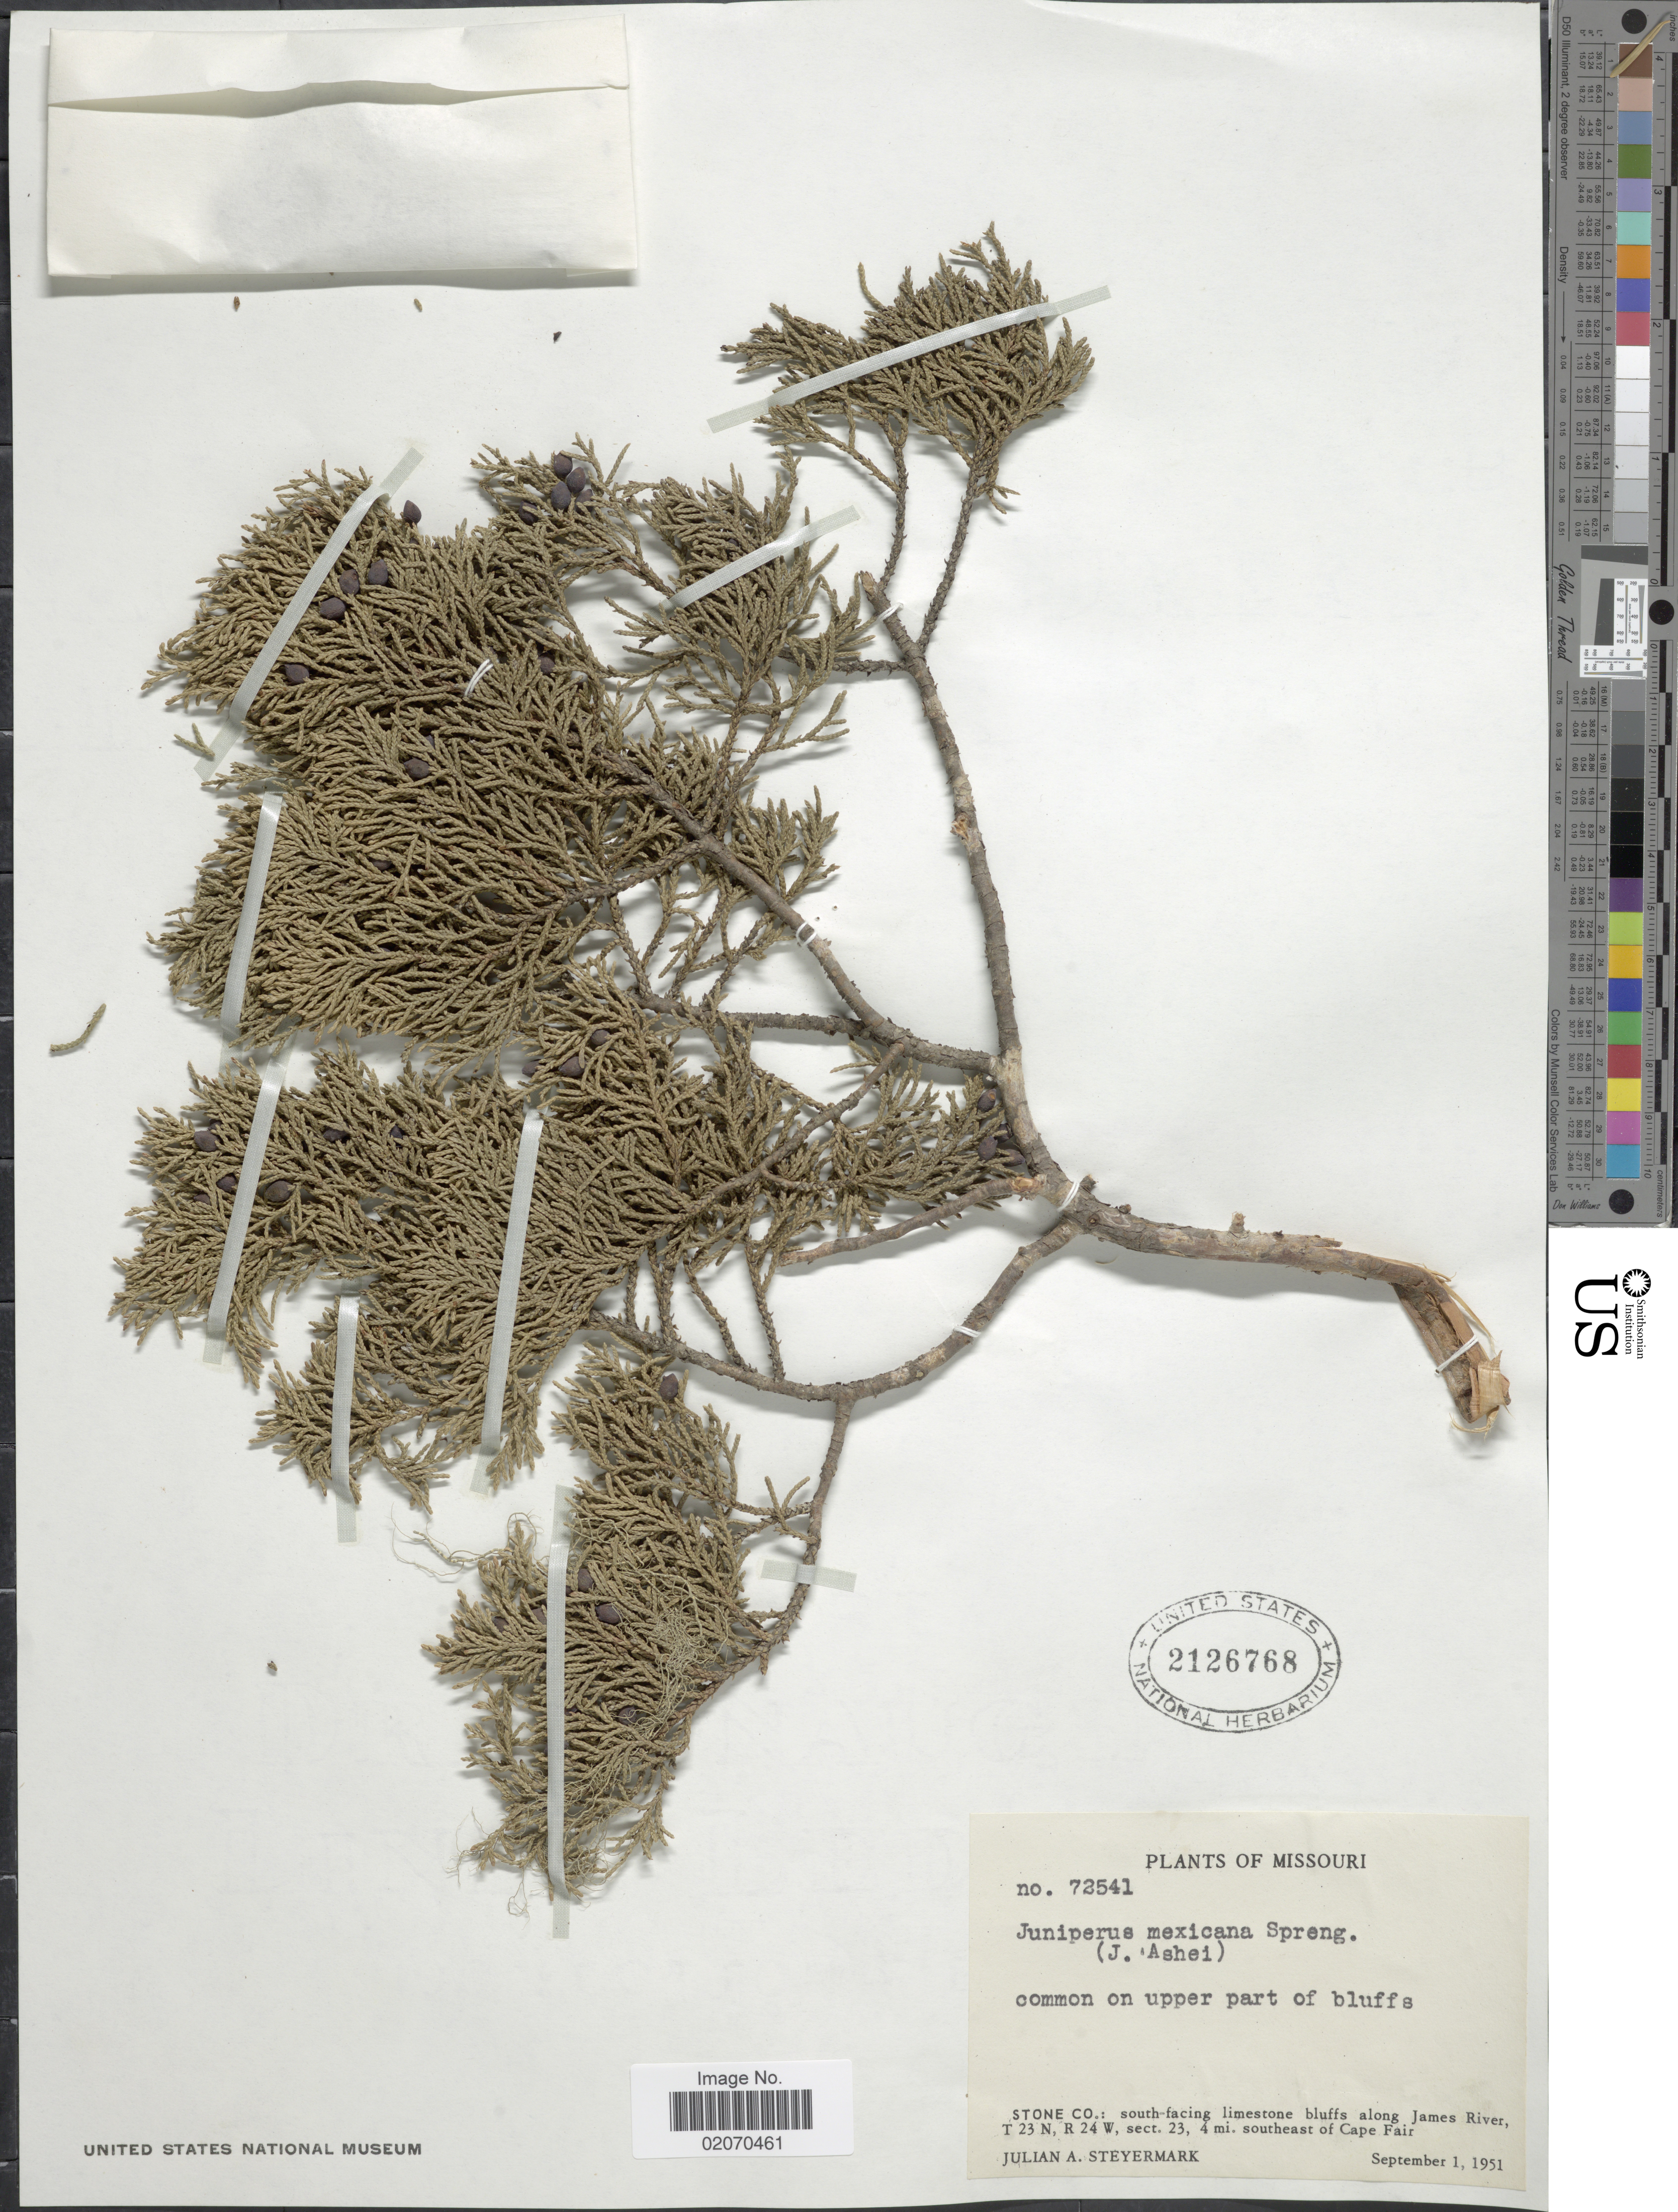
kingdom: Plantae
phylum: Tracheophyta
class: Pinopsida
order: Pinales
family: Cupressaceae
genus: Juniperus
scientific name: Juniperus ashei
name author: J. Buchholz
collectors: J. Steyermark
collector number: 72541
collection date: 1951-09-01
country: United States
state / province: Missouri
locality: Stone Co.: along James River, T 23 N, R 24 W, sect. 23, 4 mi. southeast of Cape Fair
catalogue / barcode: US 2126768